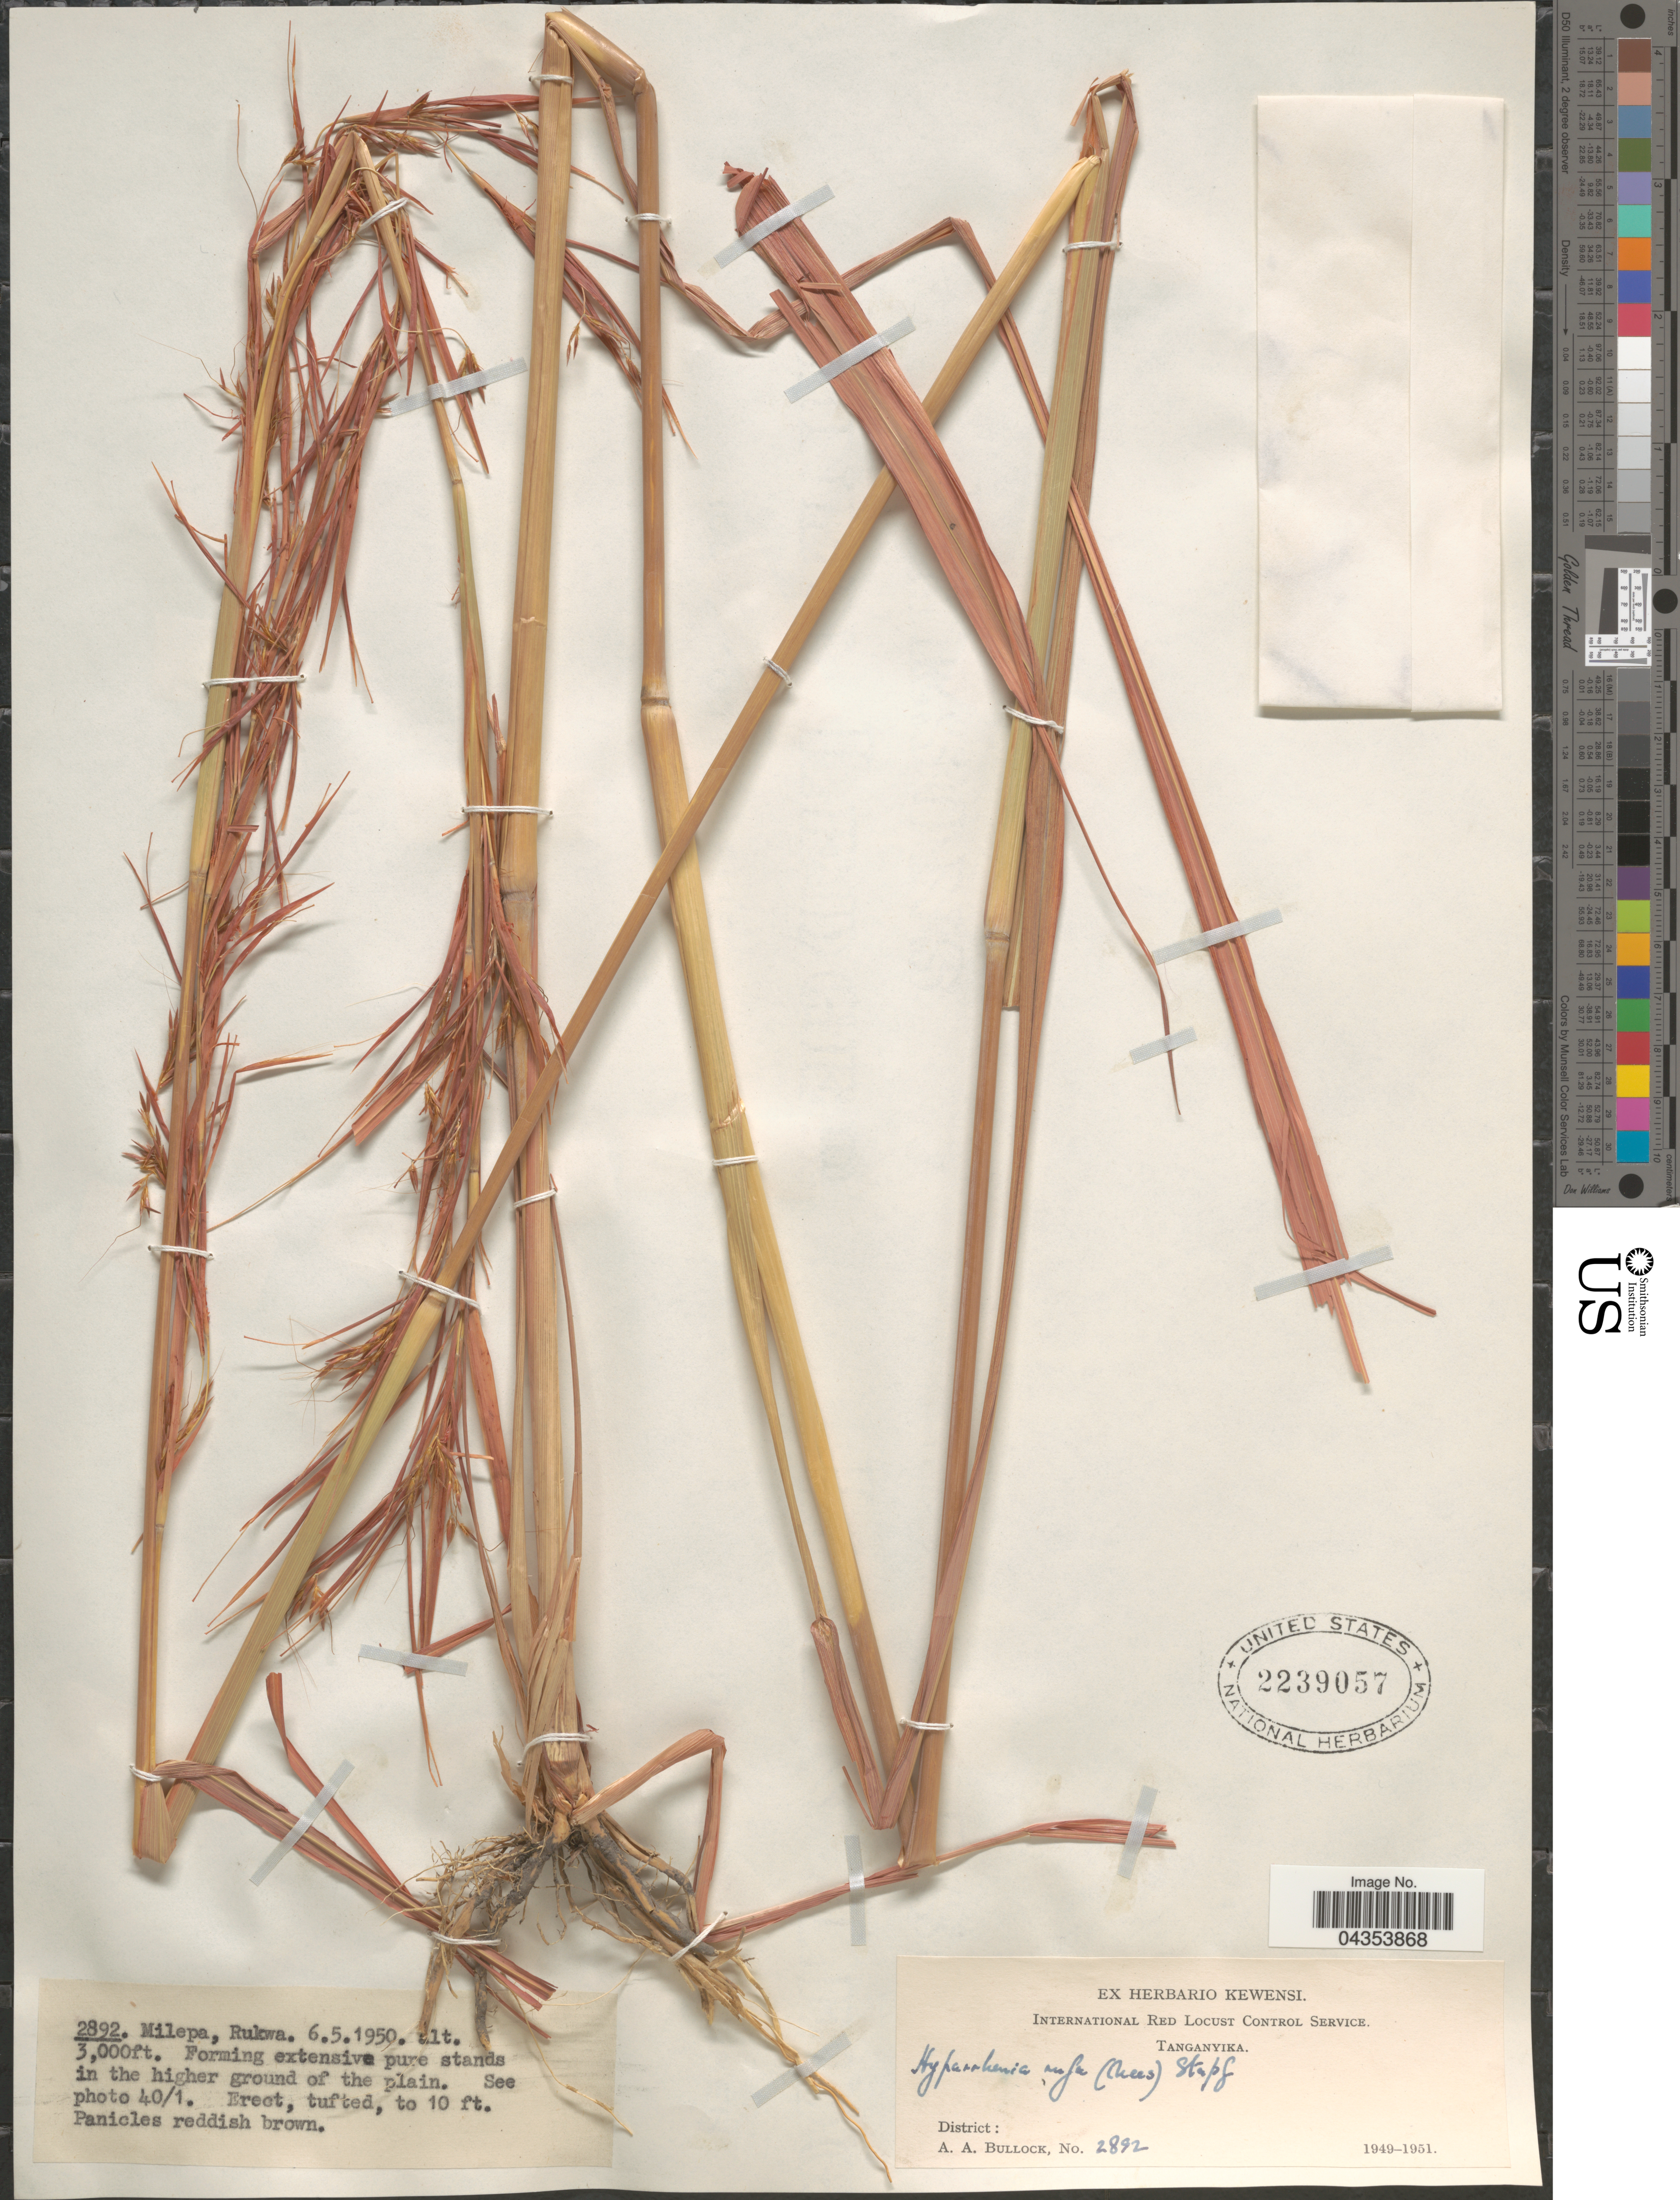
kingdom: Plantae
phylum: Tracheophyta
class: Liliopsida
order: Poales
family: Poaceae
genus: Hyparrhenia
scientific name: Hyparrhenia rufa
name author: (Nees) Stapf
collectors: A. Bullock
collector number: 2892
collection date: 1950-05-06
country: Tanzania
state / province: Rukwa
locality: Milepa. Tanganyika.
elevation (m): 914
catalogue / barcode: US 2239057